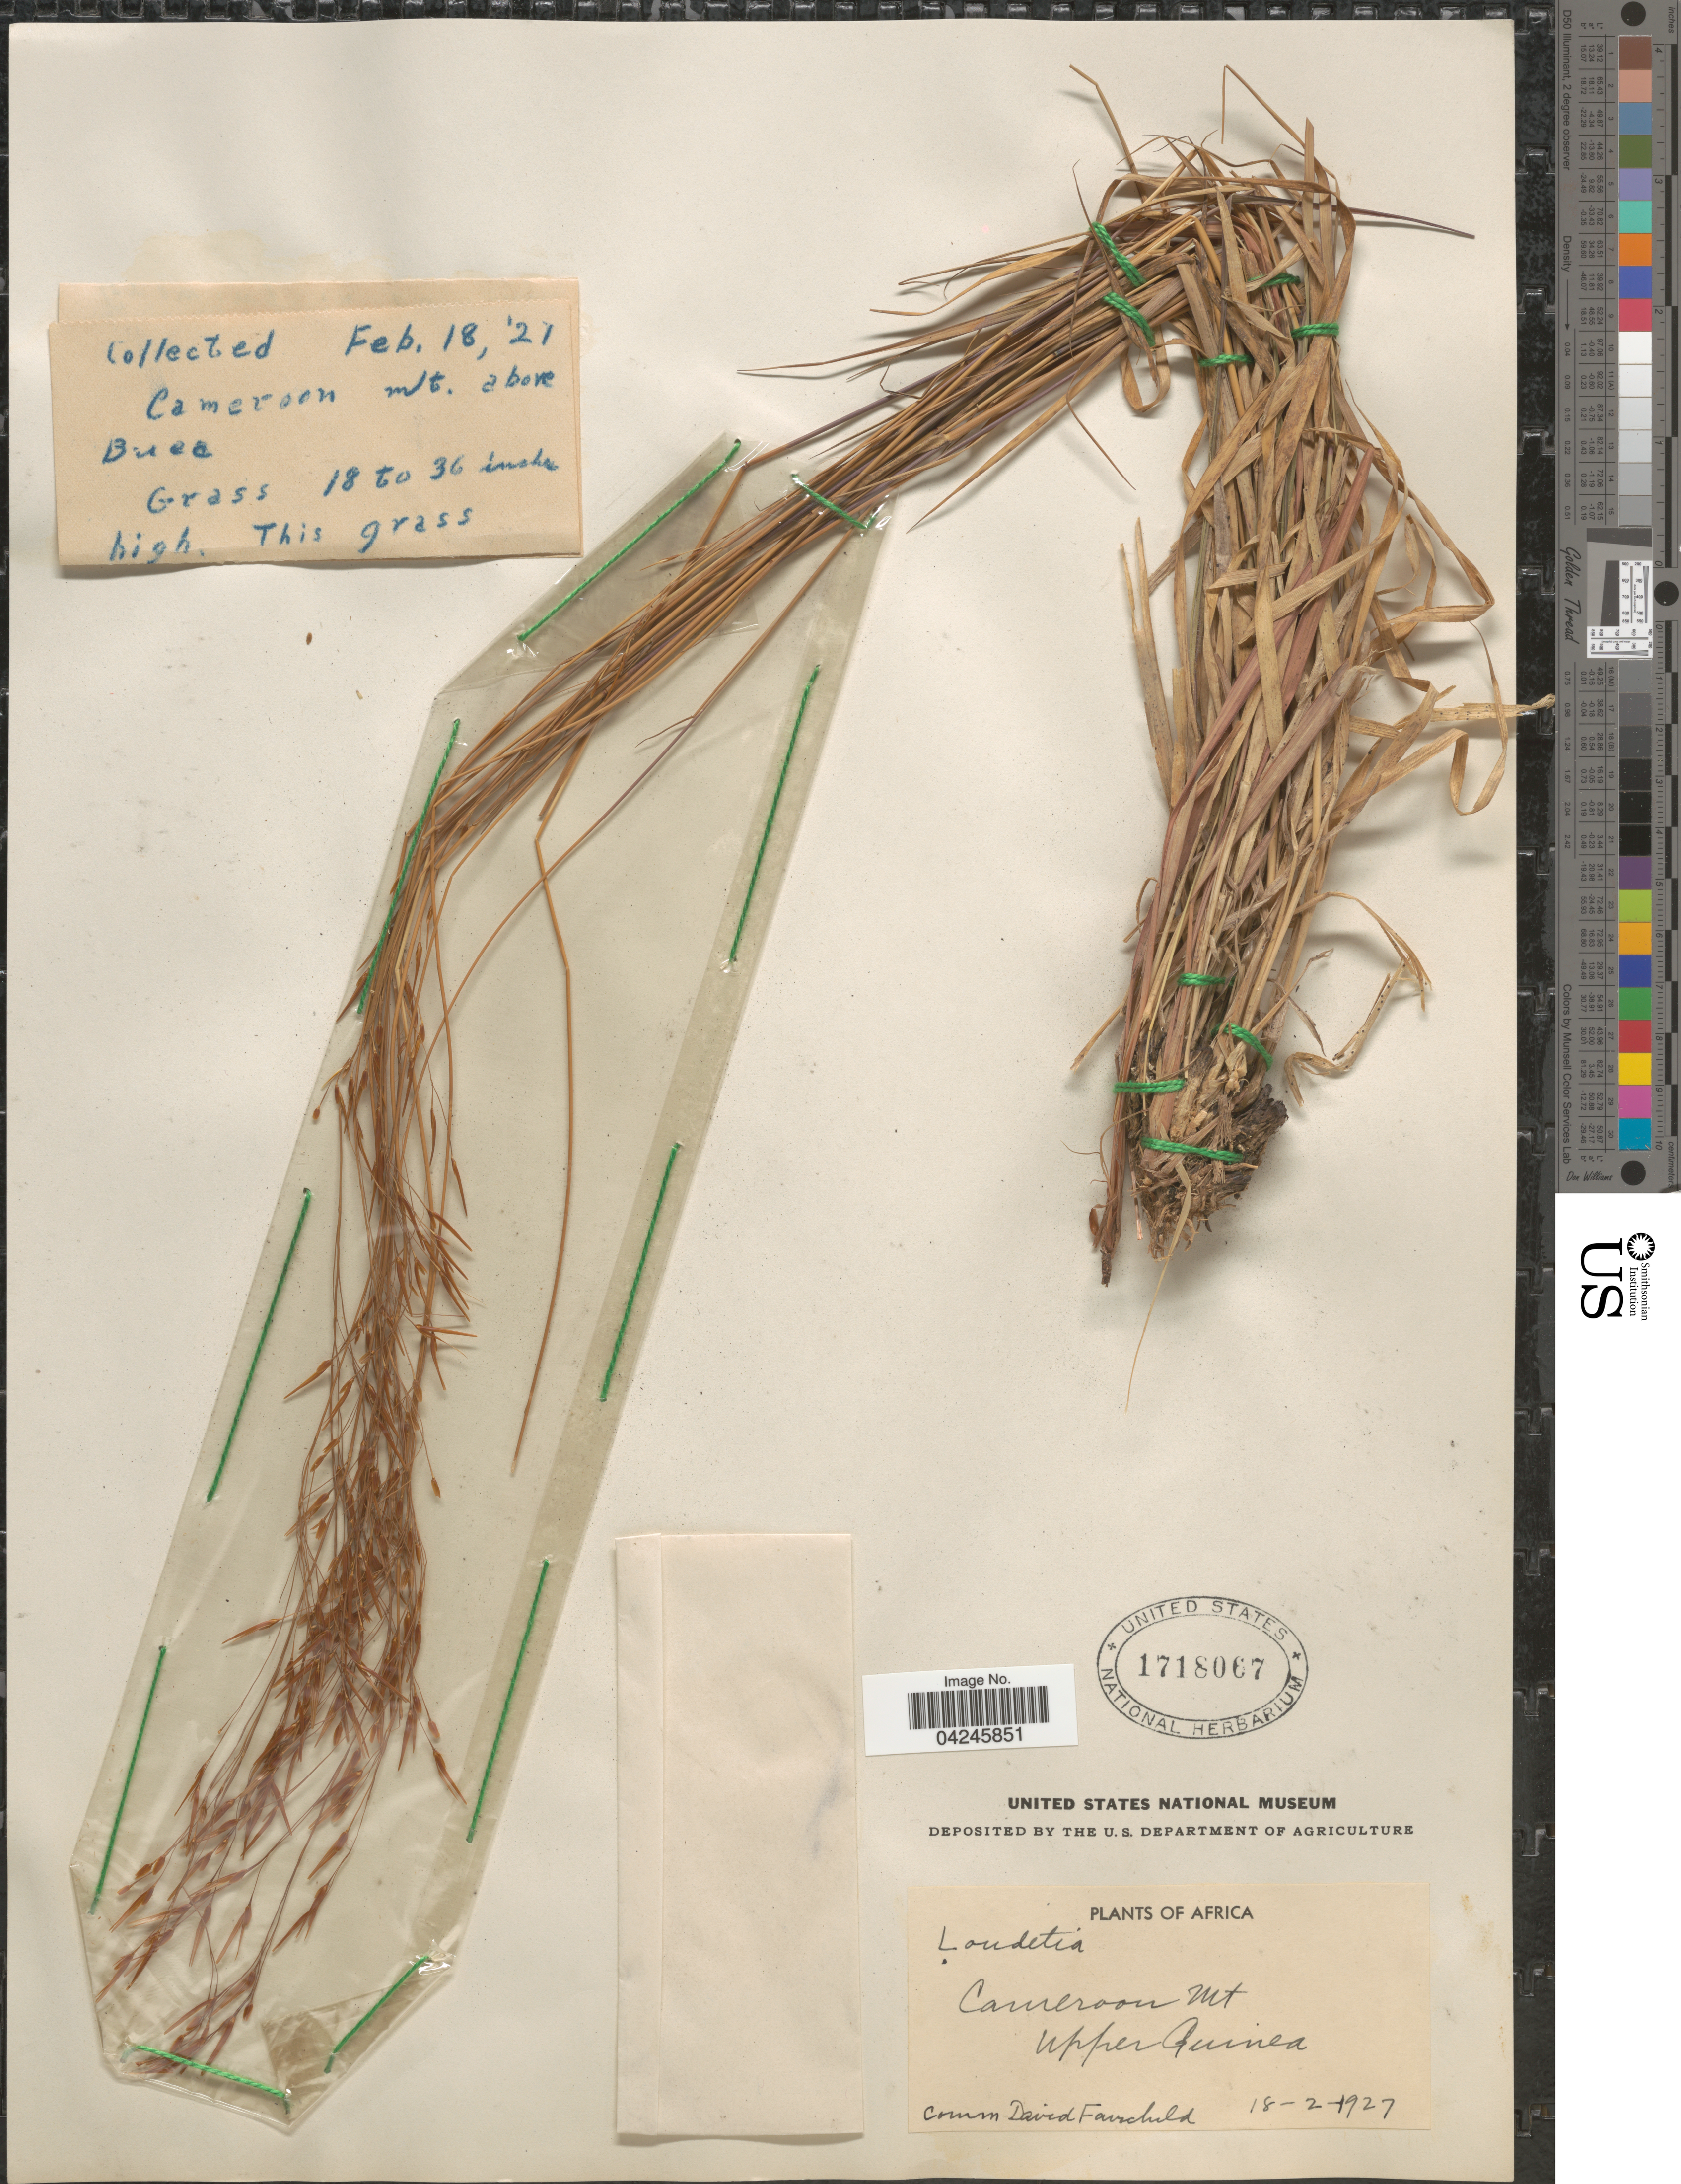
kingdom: Plantae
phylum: Tracheophyta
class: Liliopsida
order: Poales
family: Poaceae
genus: Loudetia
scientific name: Loudetia simplex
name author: (Nees) C.E. Hubb.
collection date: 1927-02-18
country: Cameroon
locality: Cameroon Mt. Upper Guinea. Above Buea.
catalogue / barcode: US 1718067